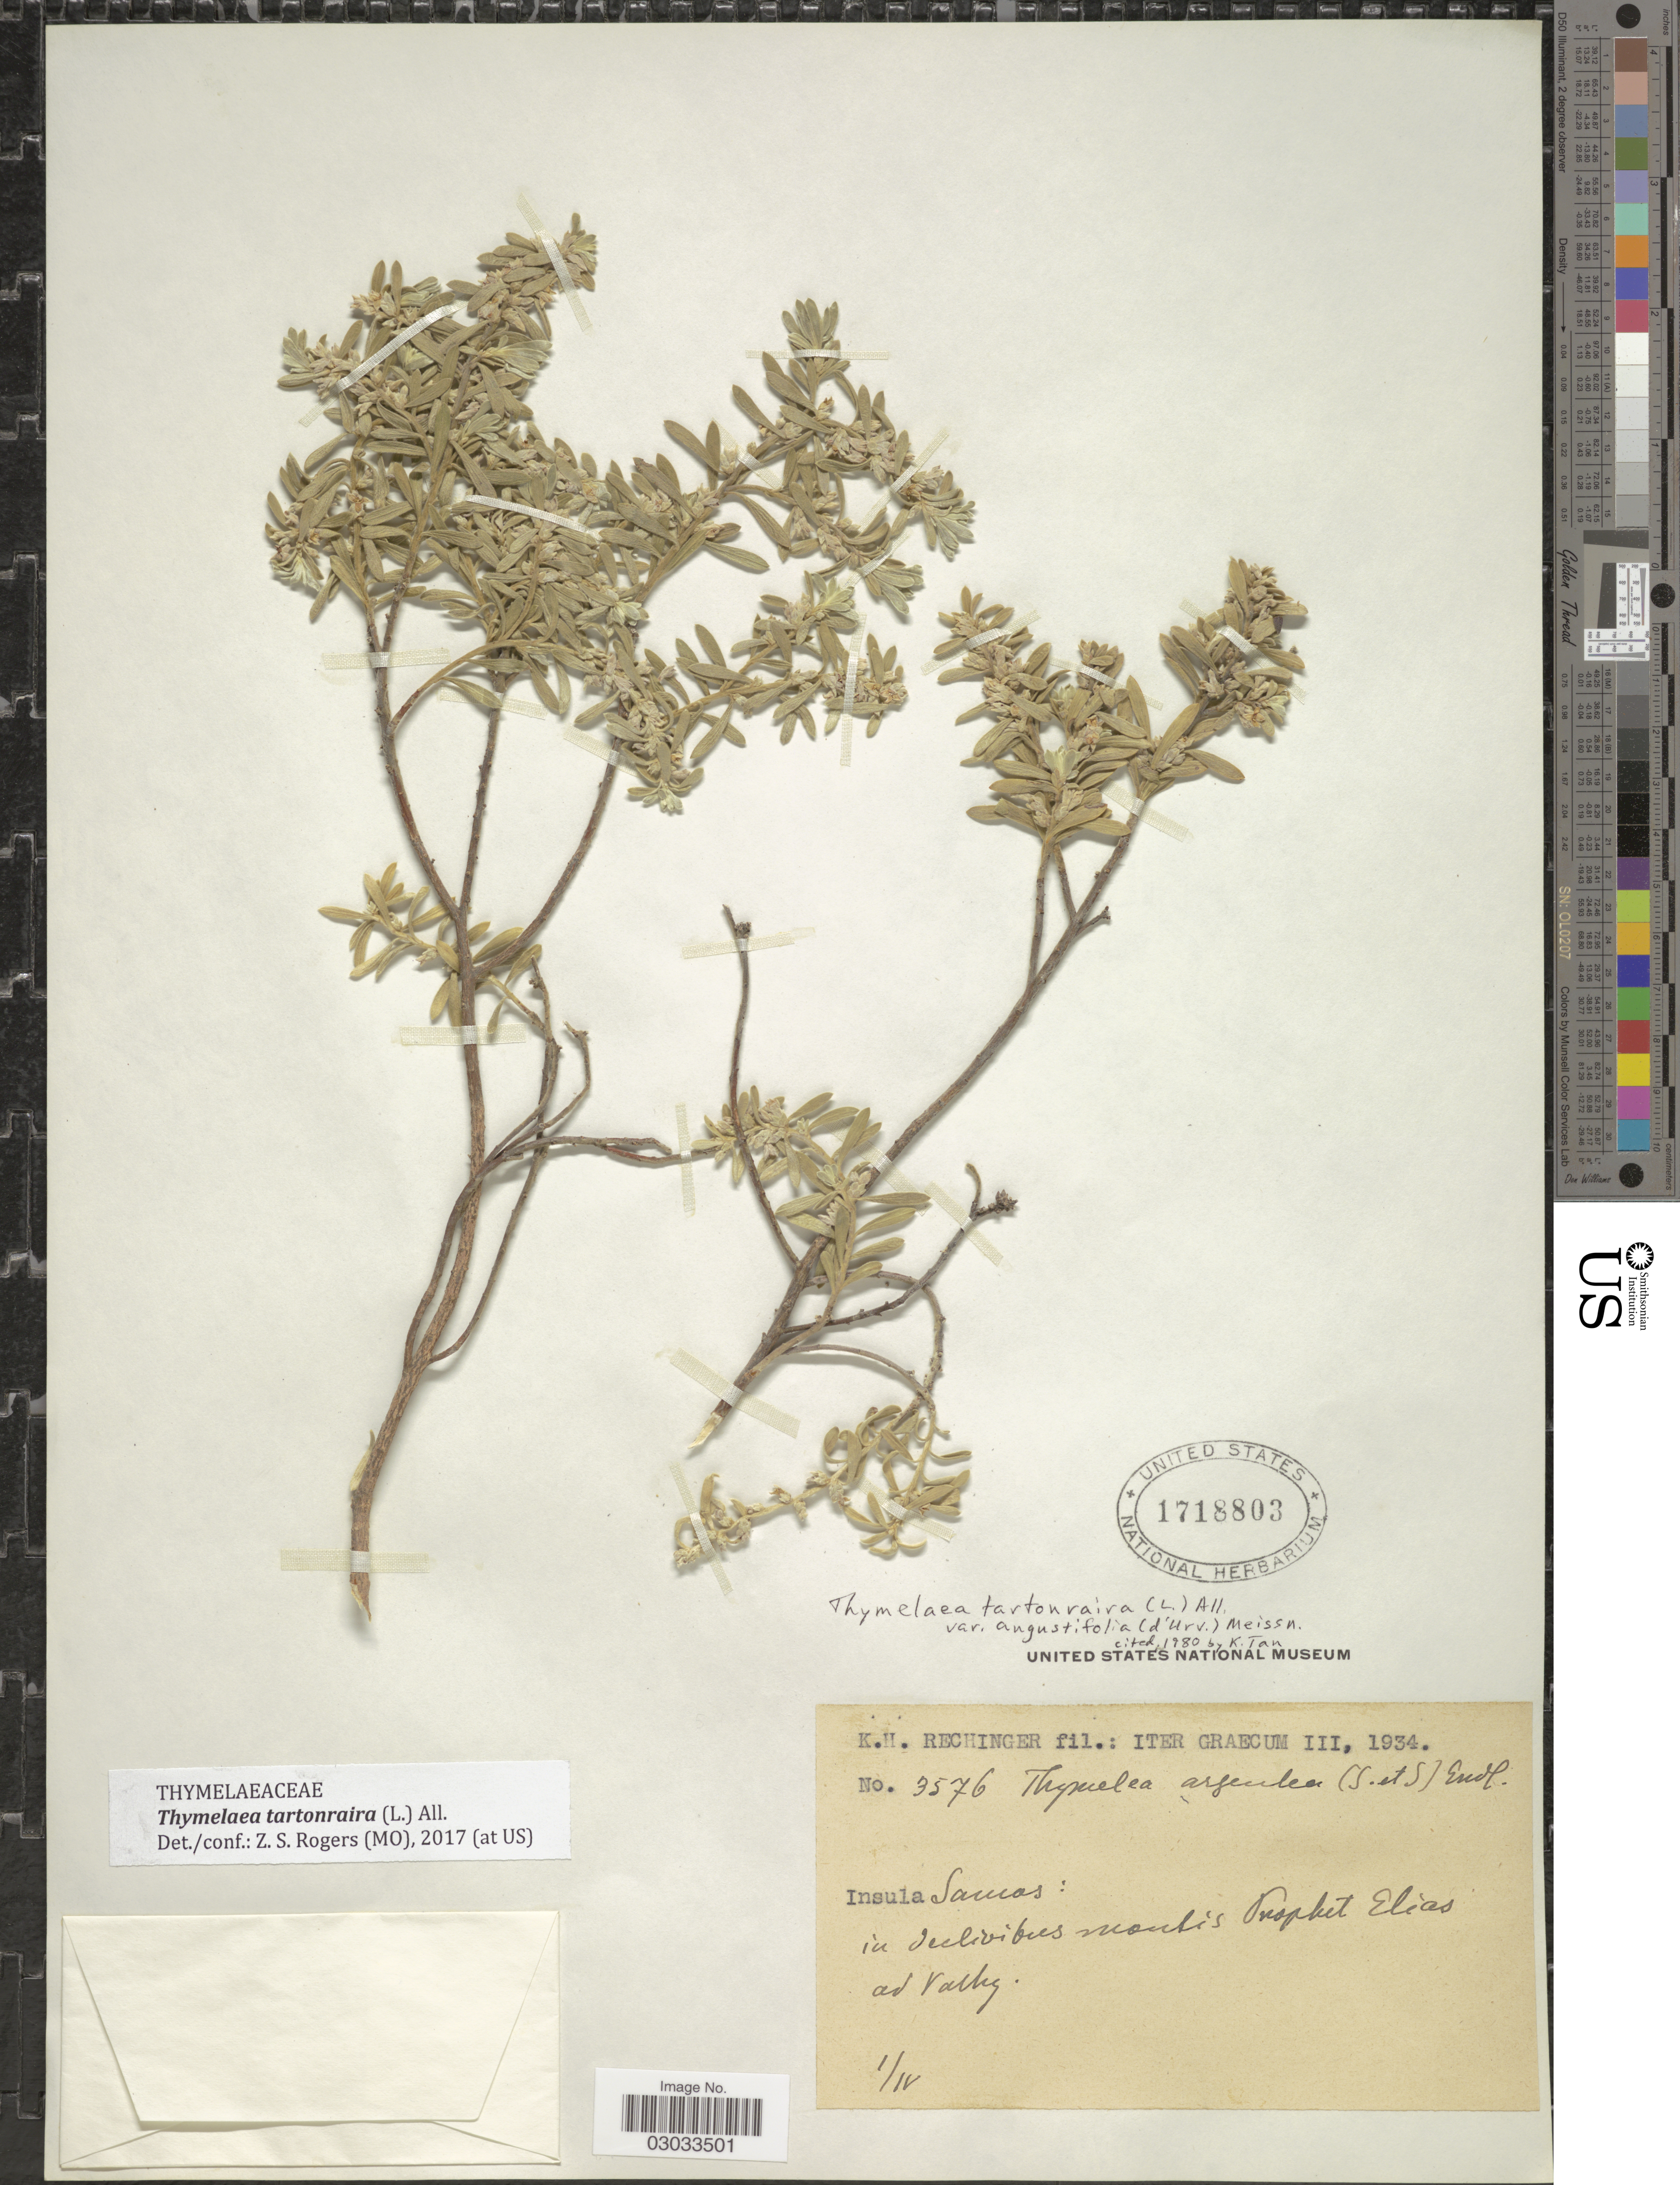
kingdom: Plantae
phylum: Tracheophyta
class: Magnoliopsida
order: Malvales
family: Thymelaeaceae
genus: Thymelaea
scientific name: Thymelaea tartonraira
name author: (L.) All.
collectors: K. H. Rechinger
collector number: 3576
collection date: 1934-04-01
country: Greece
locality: Insula Samos: in declivibus montis Prophet Elias ad Valley.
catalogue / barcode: US 1718803